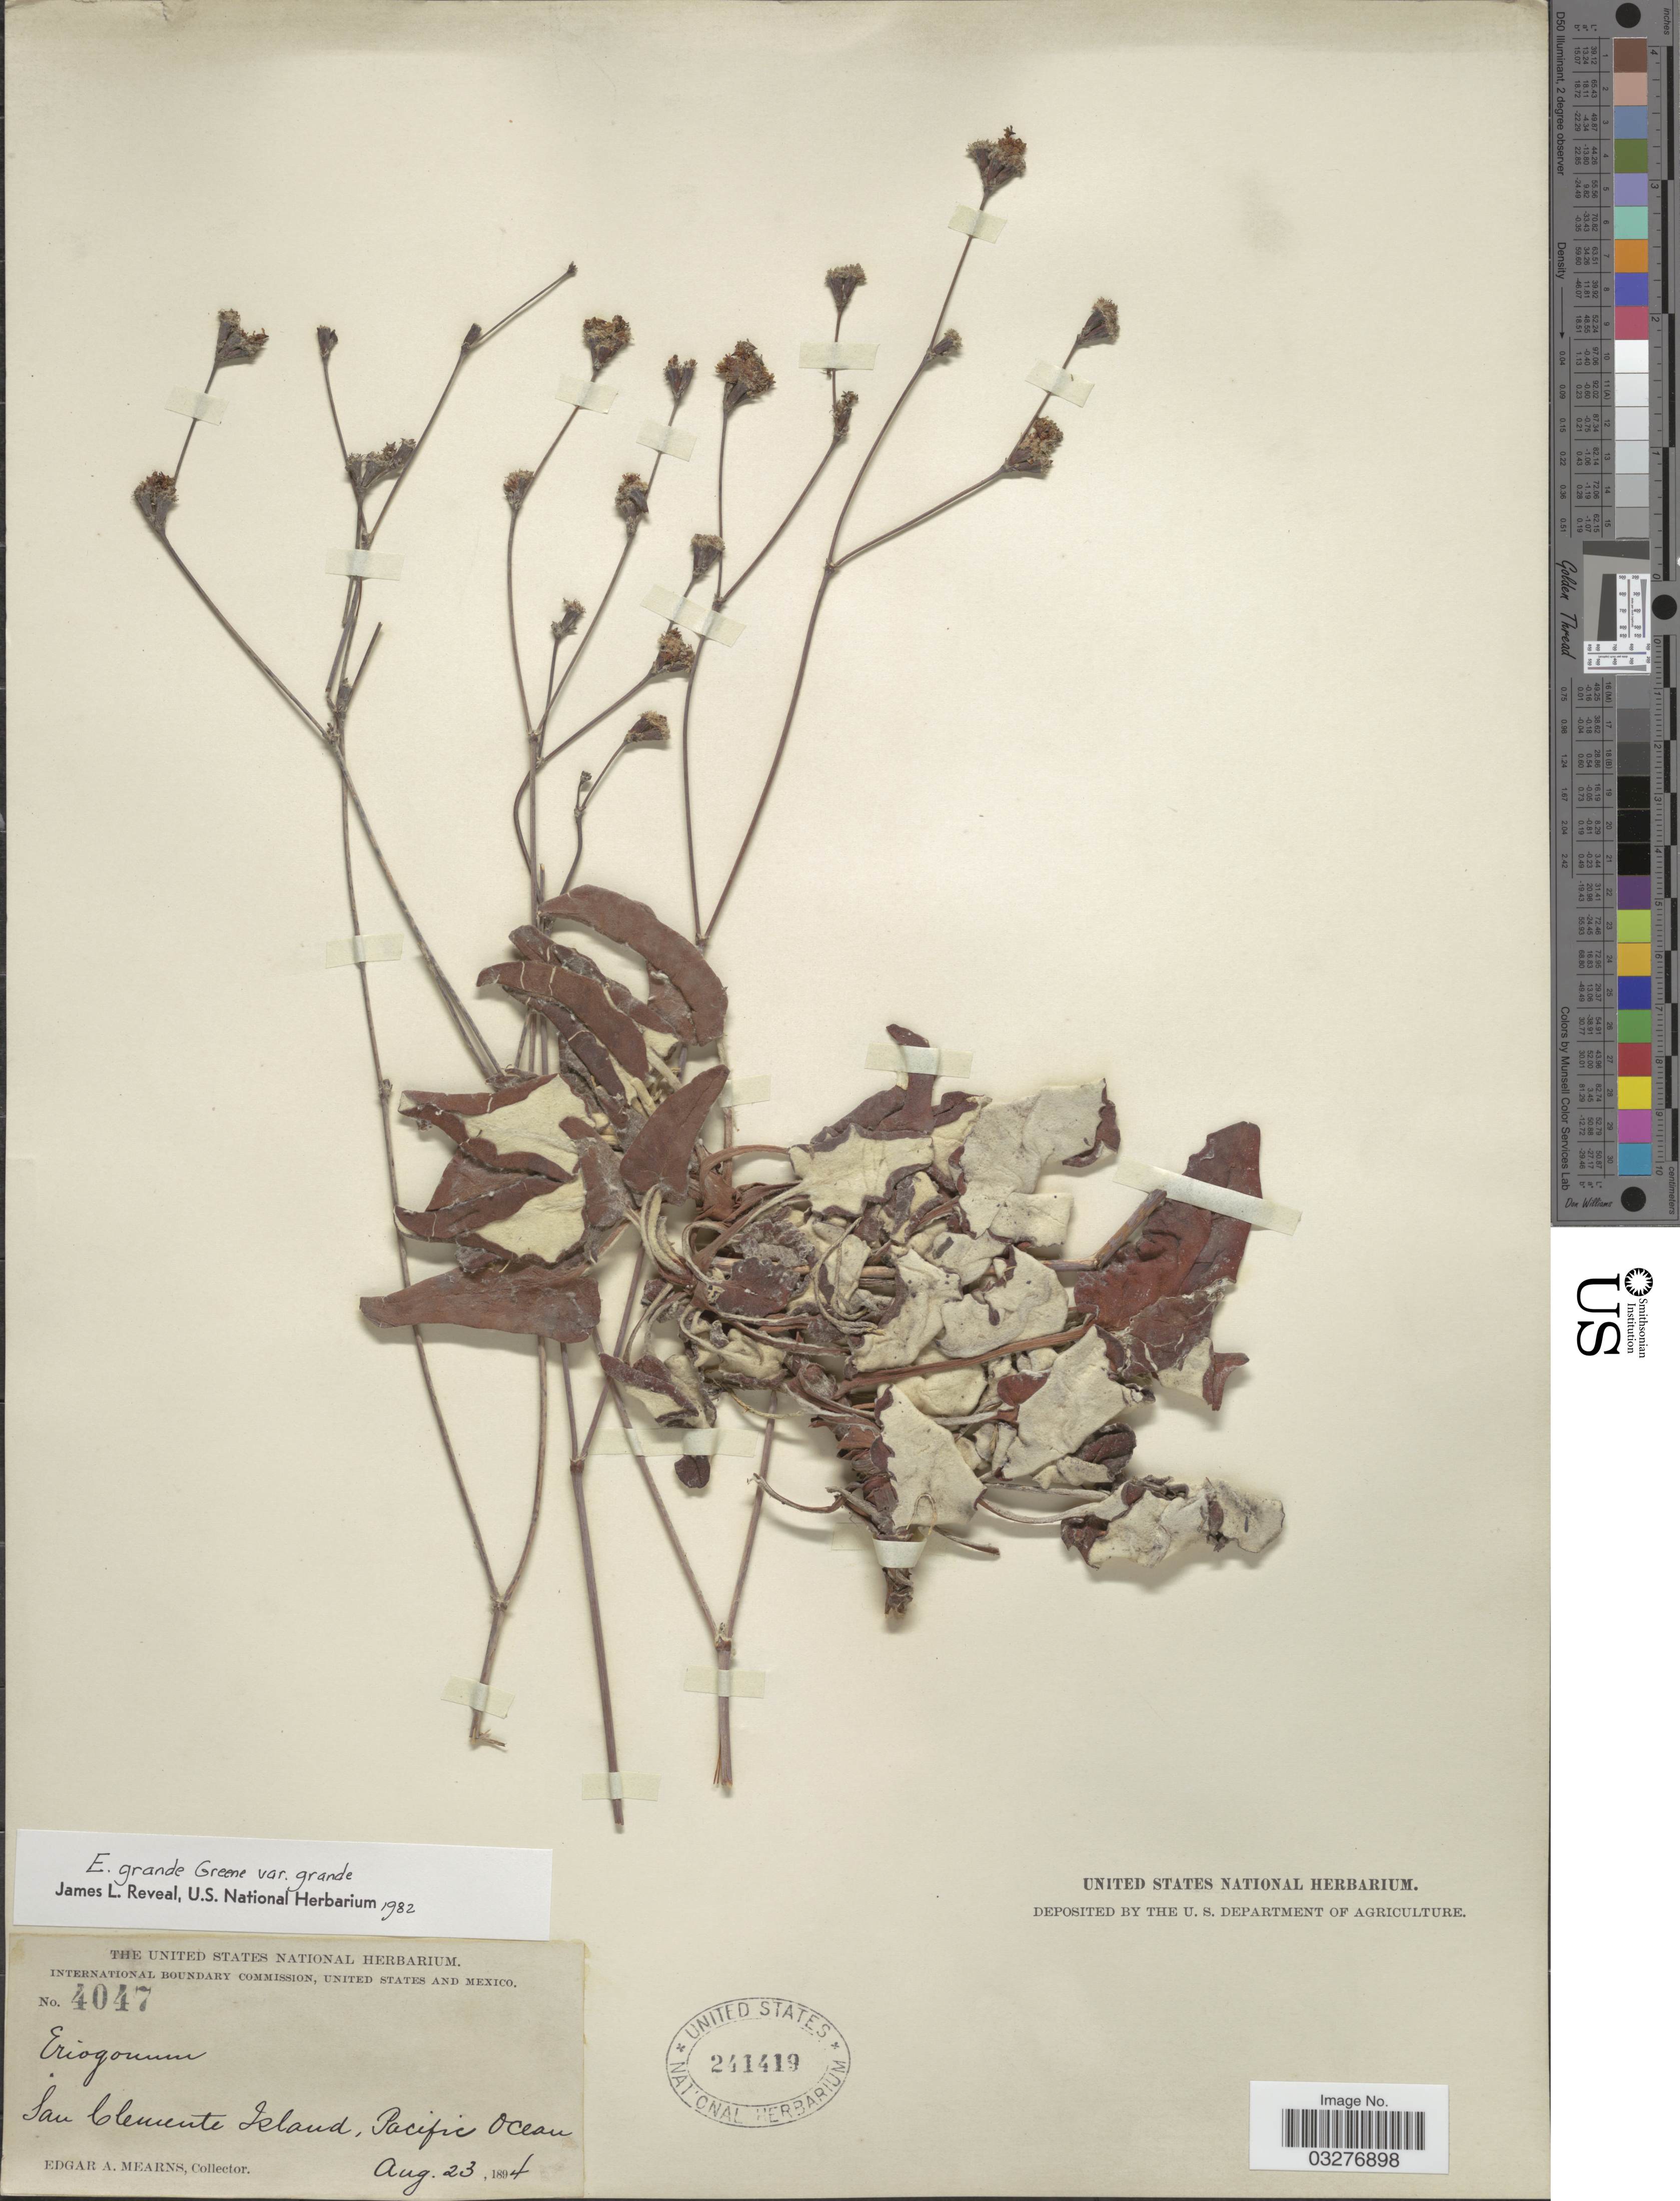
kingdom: Plantae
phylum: Tracheophyta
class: Magnoliopsida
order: Caryophyllales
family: Polygonaceae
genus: Eriogonum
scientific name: Eriogonum grande var. grande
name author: Greene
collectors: E. A. Mearns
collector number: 4047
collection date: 1894-08-23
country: United States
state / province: California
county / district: Los Angeles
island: San Clemente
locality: San Clemente Island, Pacific Ocean.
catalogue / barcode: US 241419